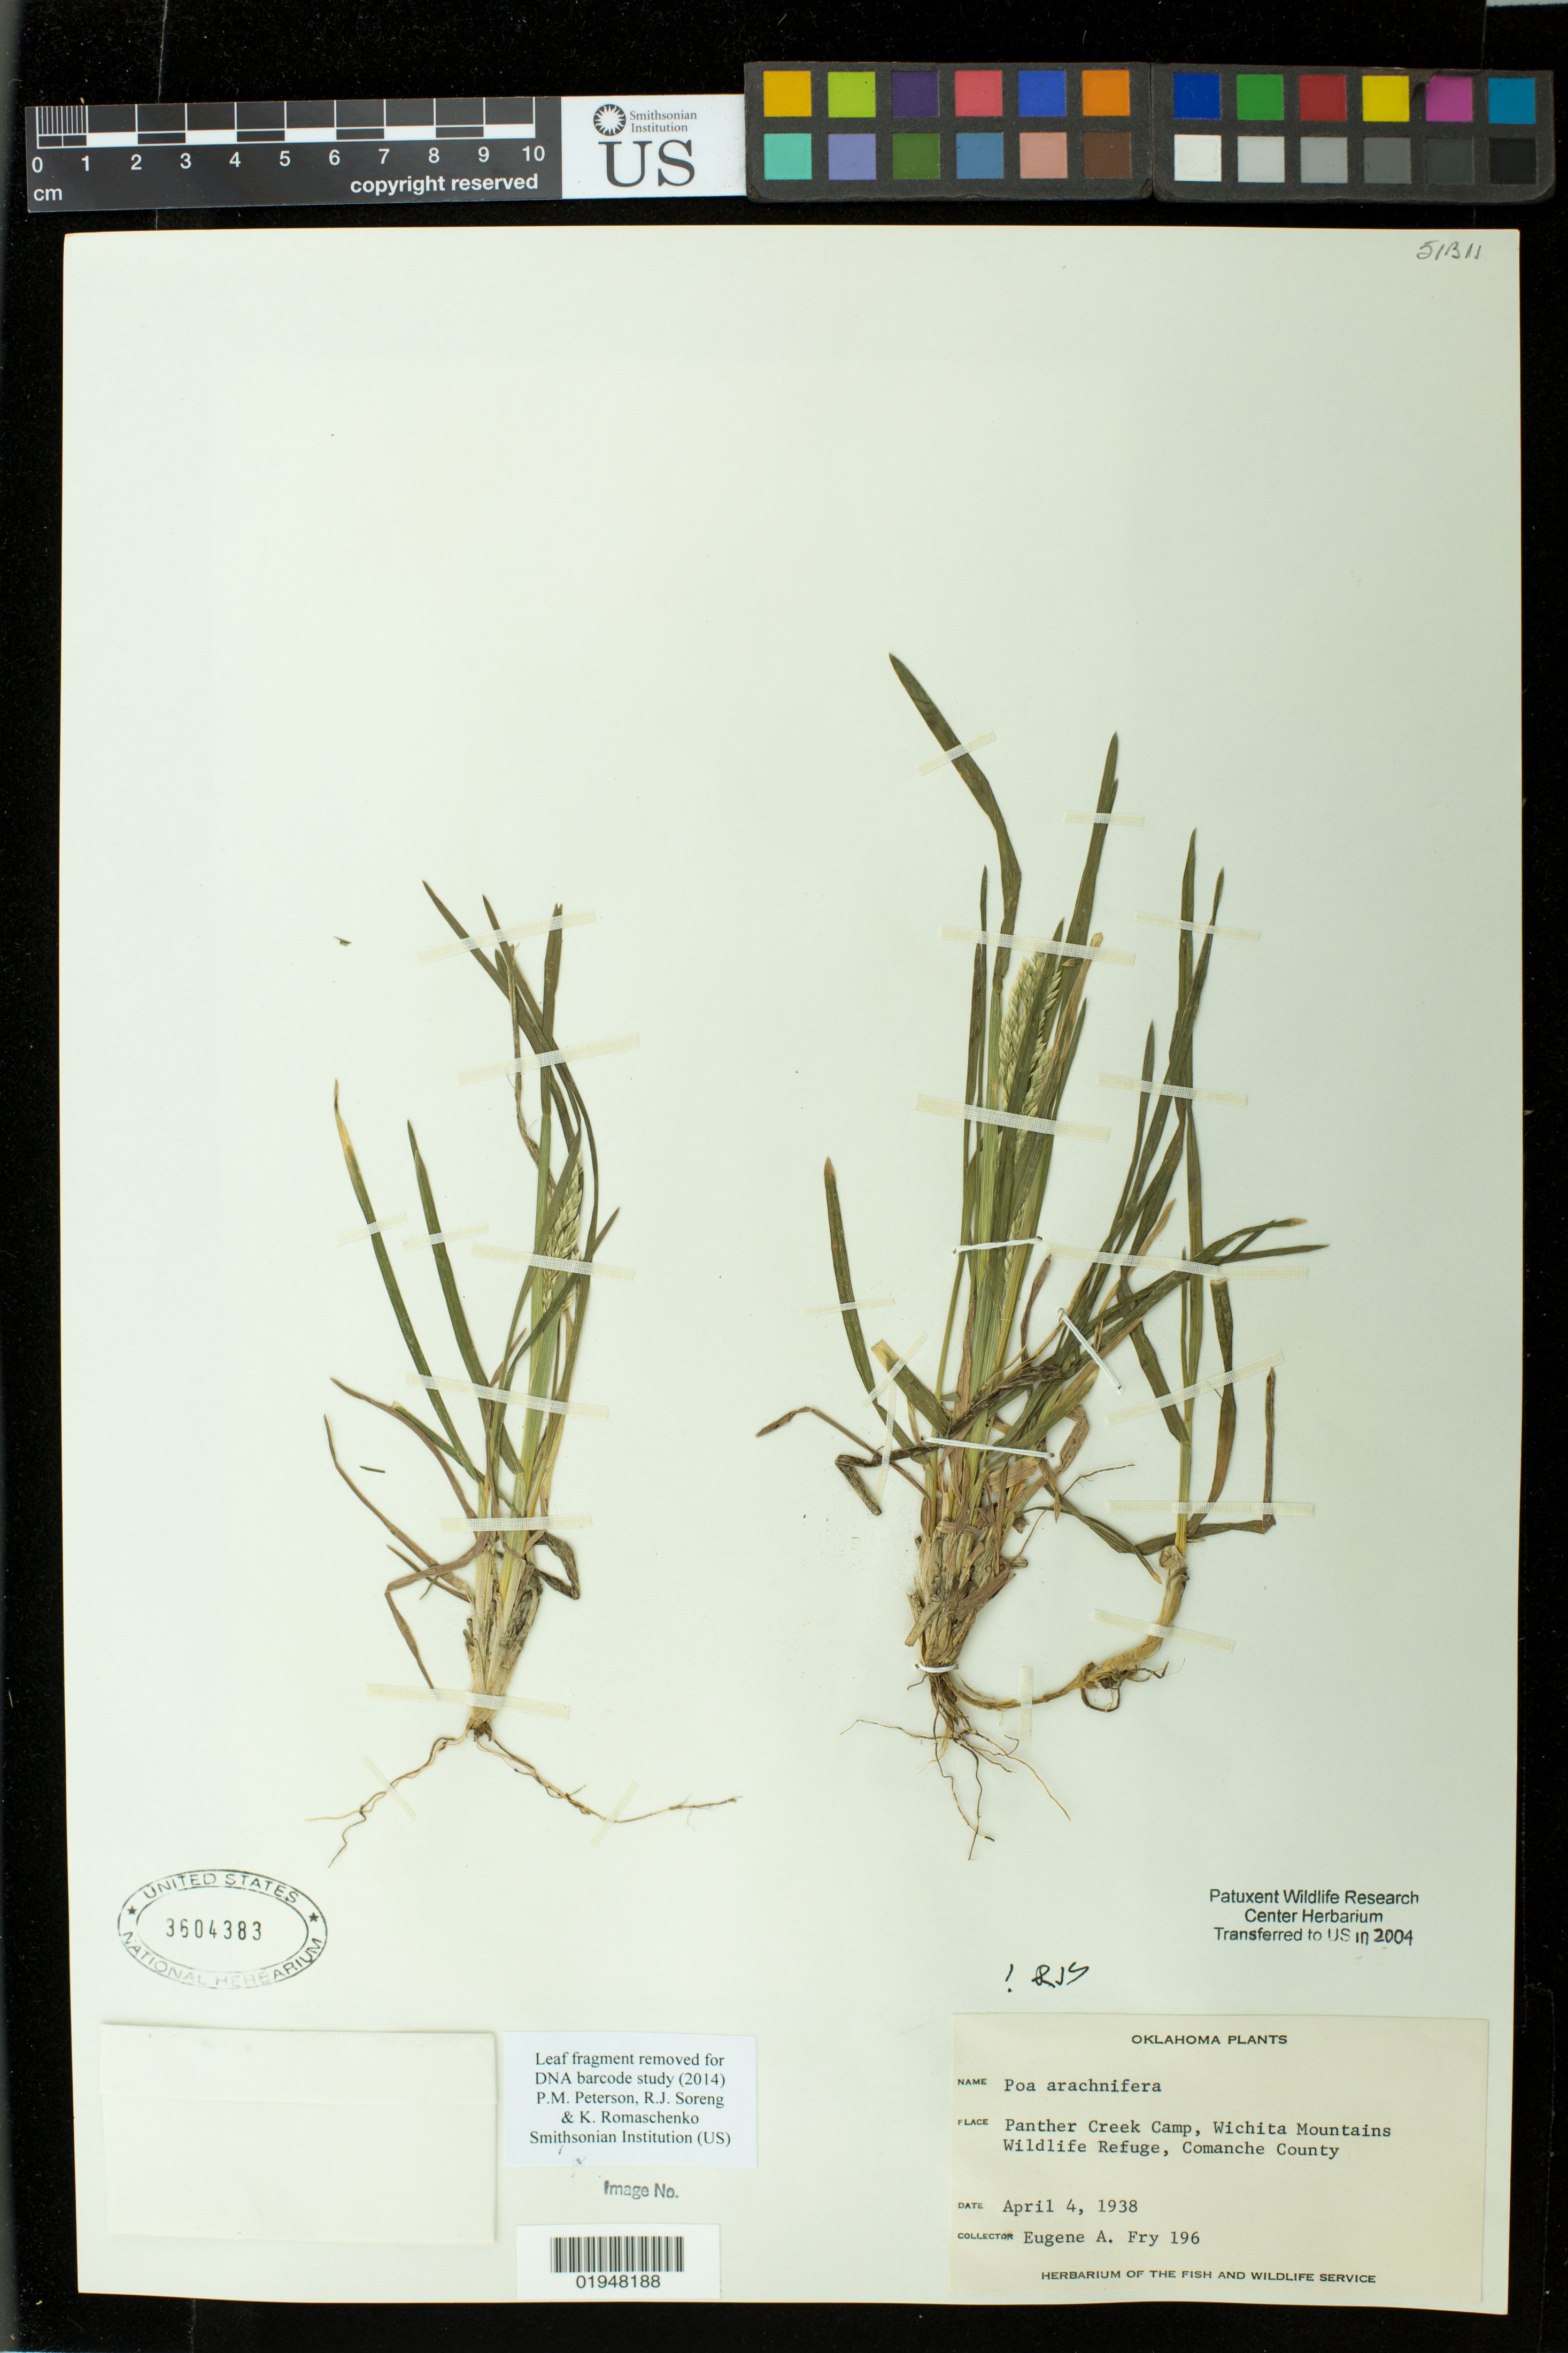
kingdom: Plantae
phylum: Tracheophyta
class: Liliopsida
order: Poales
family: Poaceae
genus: Poa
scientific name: Poa arachnifera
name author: Torr.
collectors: E. Fry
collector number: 196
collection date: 1938-04-04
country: United States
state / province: Oklahoma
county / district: Comanche County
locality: Panther Creek Camp, Wichita Mountains Wildlife Refuge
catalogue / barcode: US 3604383